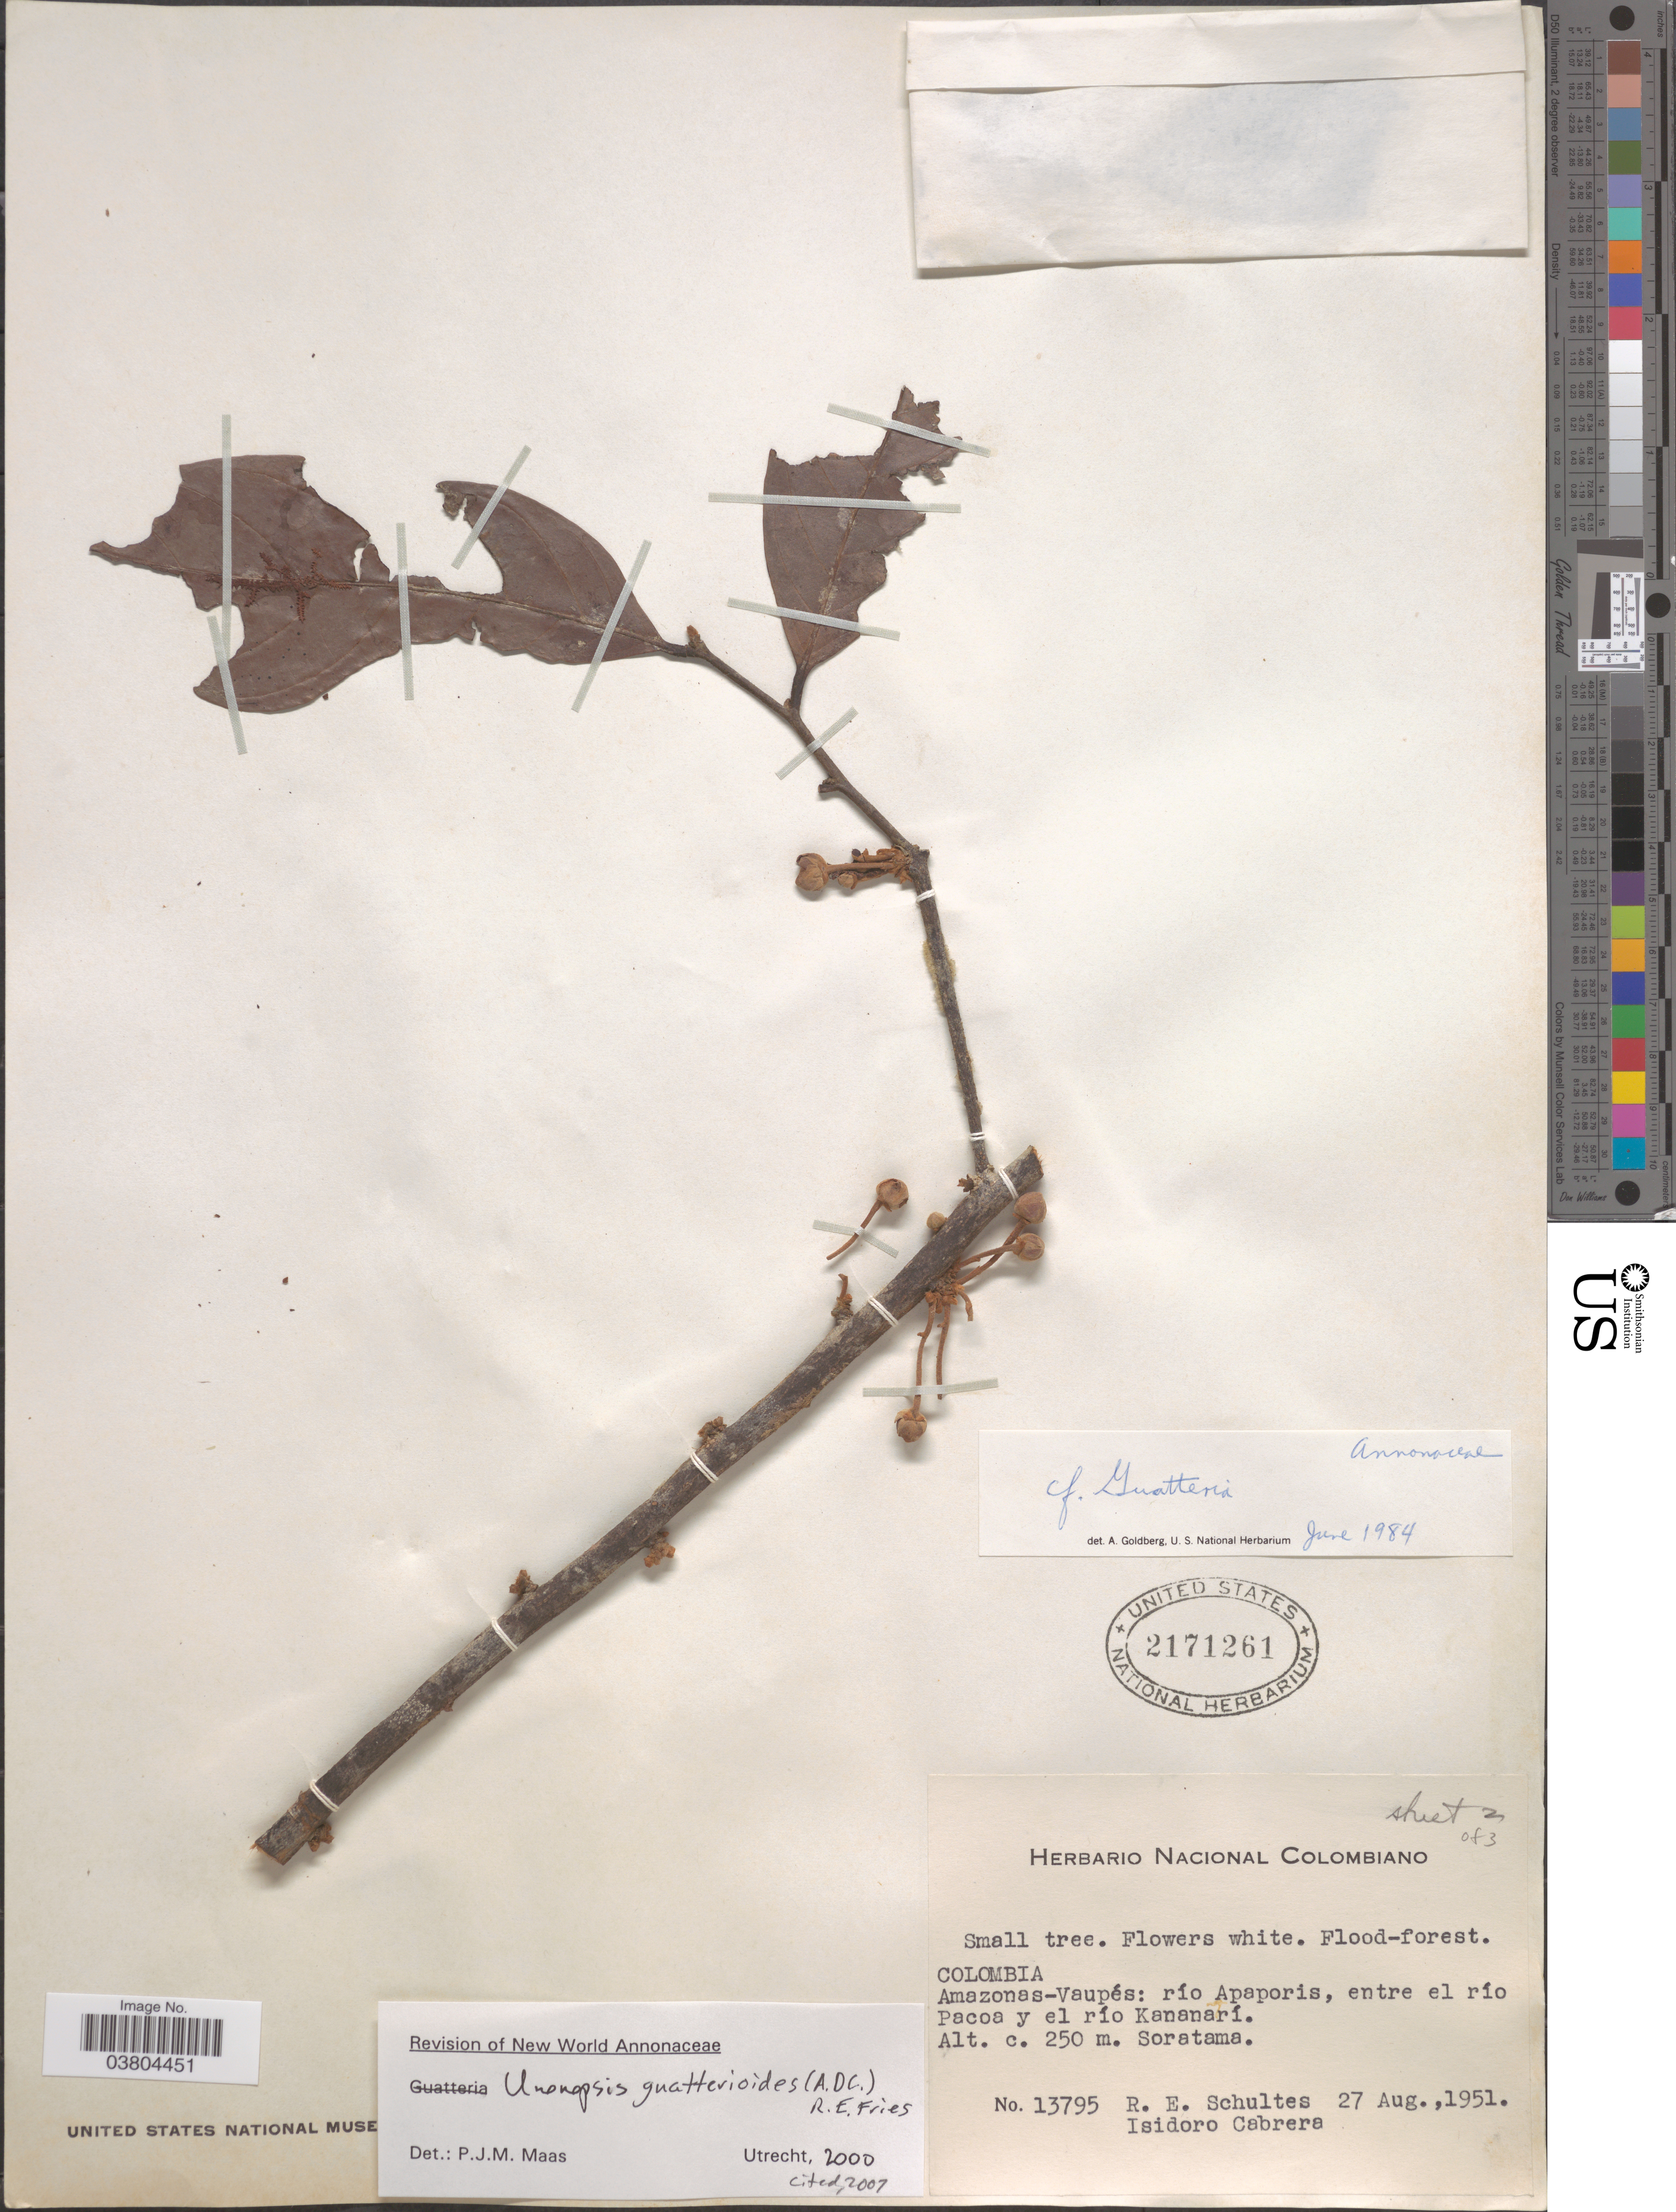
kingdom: Plantae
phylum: Tracheophyta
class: Magnoliopsida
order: Magnoliales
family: Annonaceae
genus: Unonopsis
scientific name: Unonopsis guatterioides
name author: (A. DC.) R.E. Fr.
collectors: R. E. Schultes & I. Cabrera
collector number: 13795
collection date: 1951-08-27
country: Colombia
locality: Amazonas-Vaupés. río Apaporis, entre el río Pacoa y el río Kananarí. Soratama.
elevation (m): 250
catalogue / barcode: US 2171261